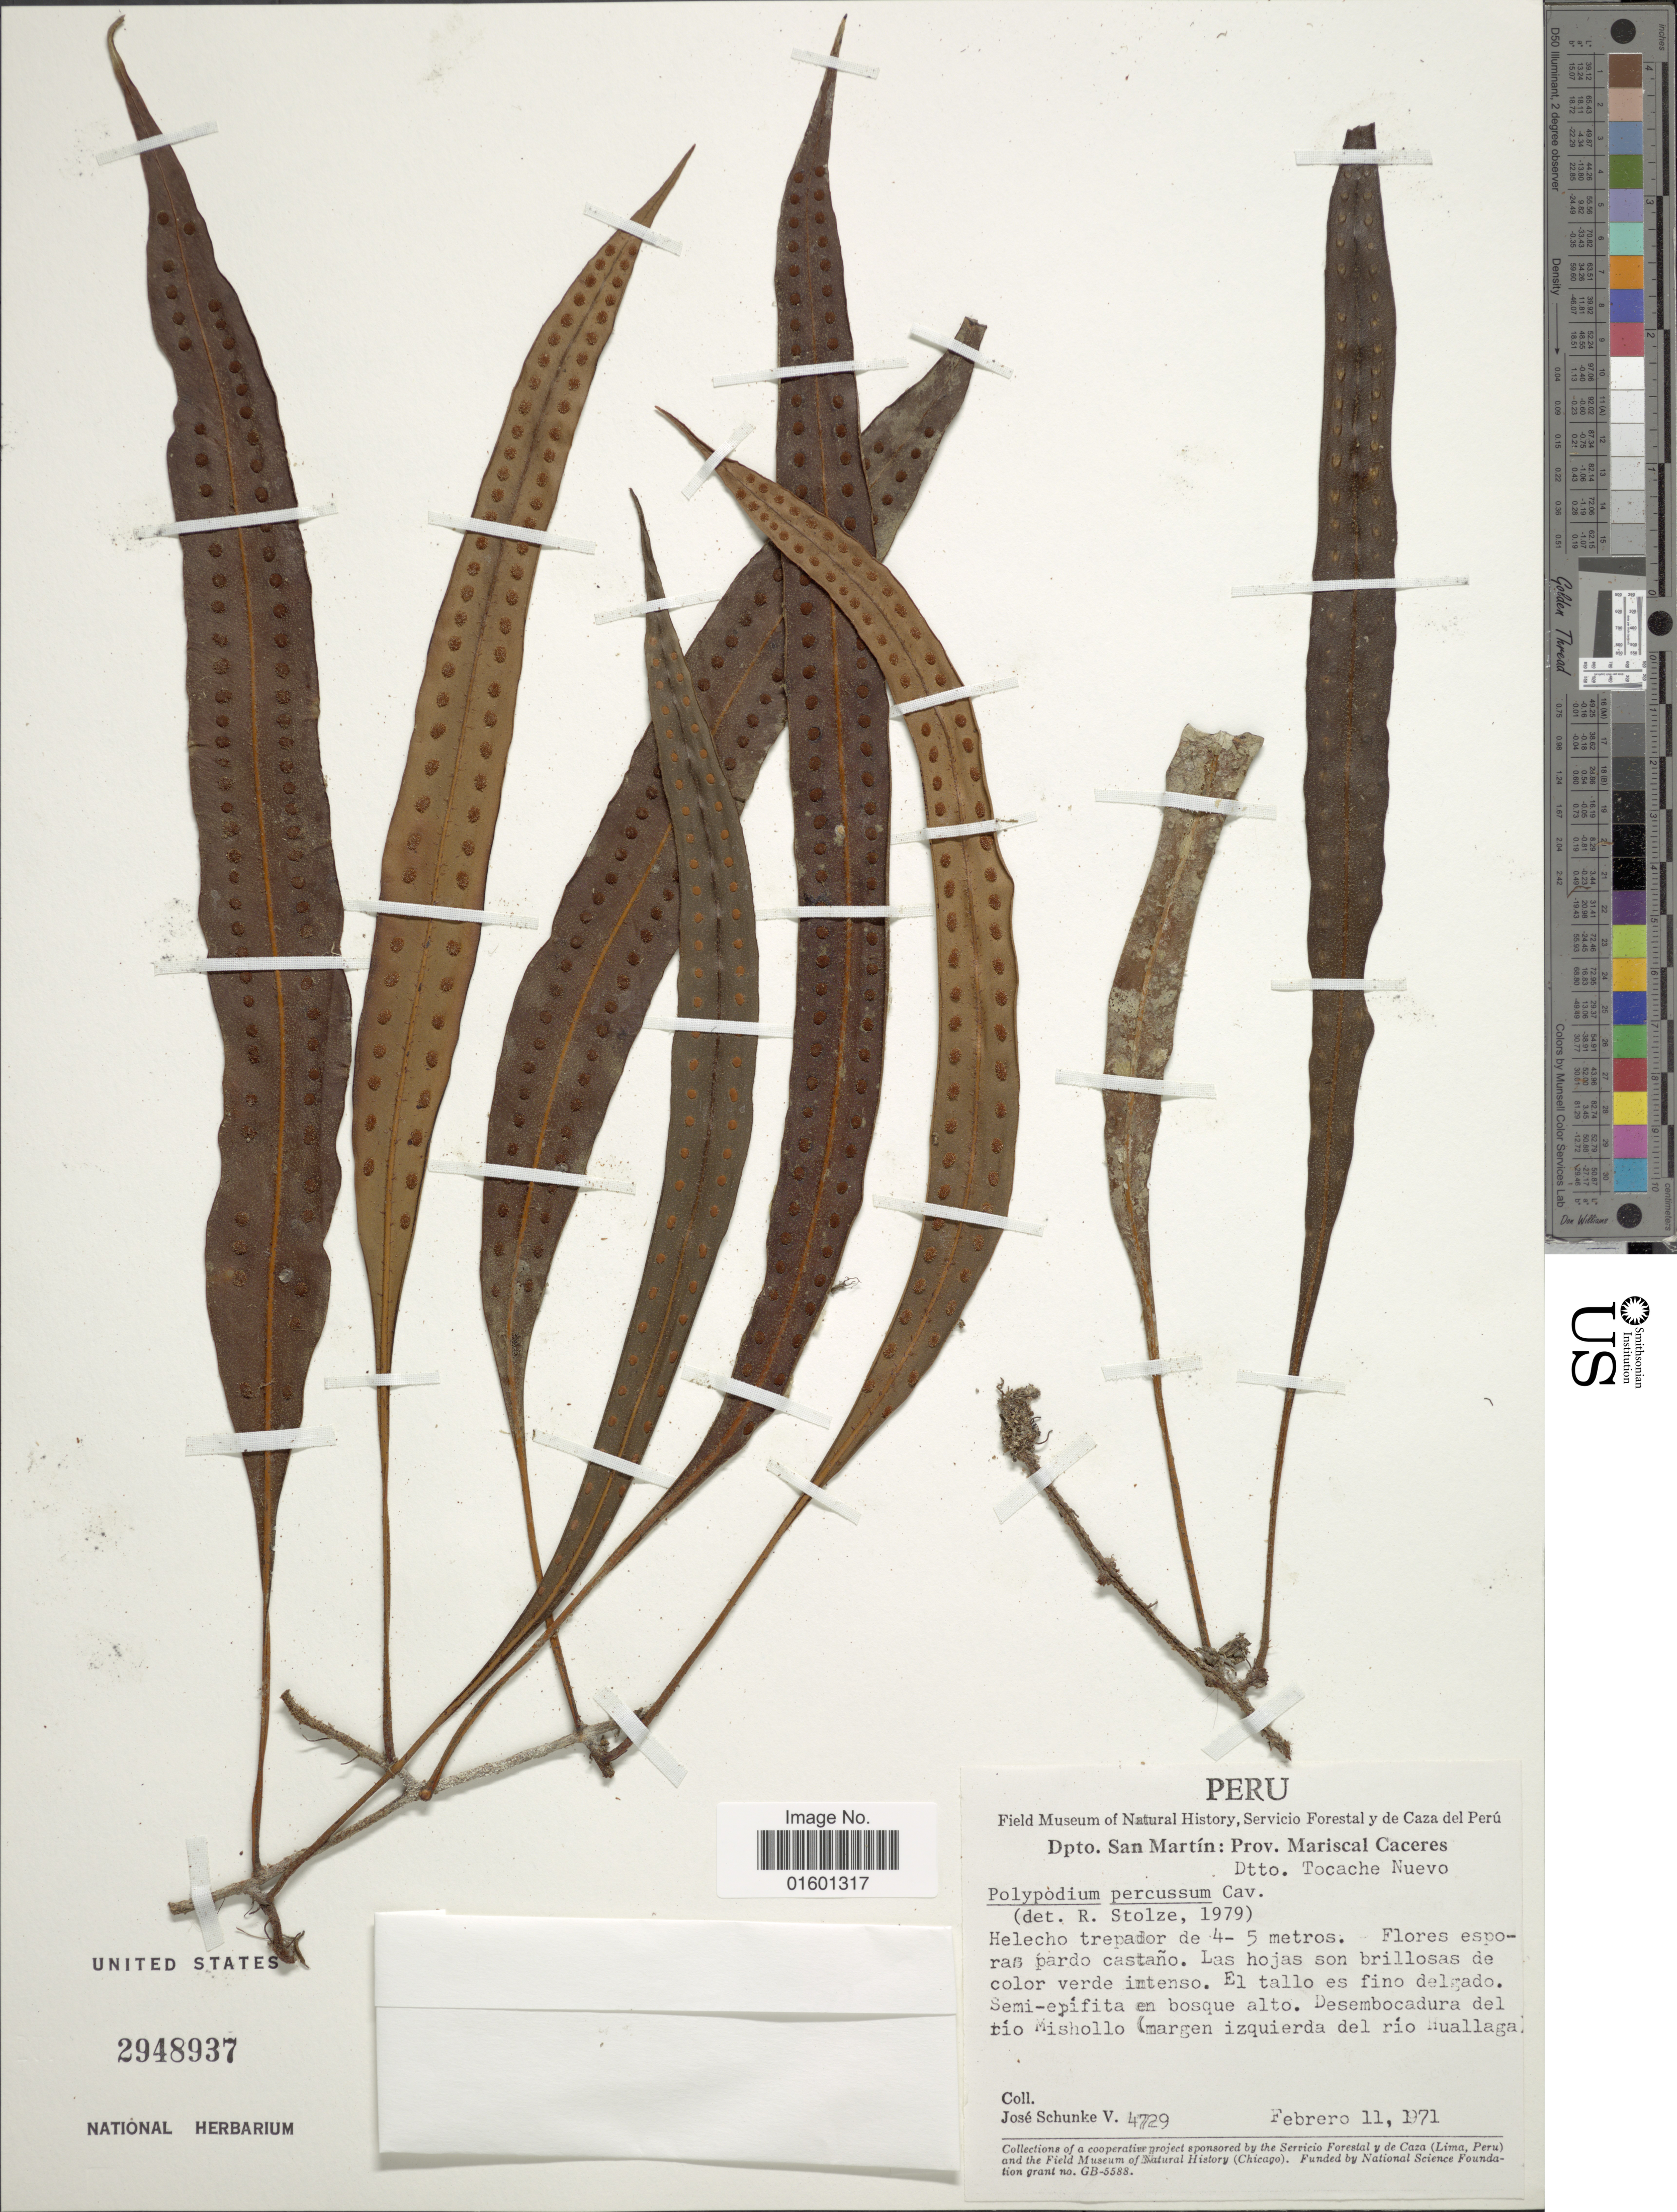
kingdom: Plantae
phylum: Tracheophyta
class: Polypodiopsida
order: Polypodiales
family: Polypodiaceae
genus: Microgramma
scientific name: Microgramma percussa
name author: (Cav.) de la Sota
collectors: J. Schunke Vigo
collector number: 4729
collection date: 1971-02-11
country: Peru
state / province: San Martín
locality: Prov. Mariscal Caceres, Dtto. Tocache Nuevo, Helecho treoadir de 4-5 metros. Flores esporas castano. Las hojas son brillosas de color verde intenso, El tallo es fino delgado. Semi epifitia en bosque alto. Desembocadura del rio Mishollo (margen izquierda del rio Huallaga)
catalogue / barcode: US 2948937